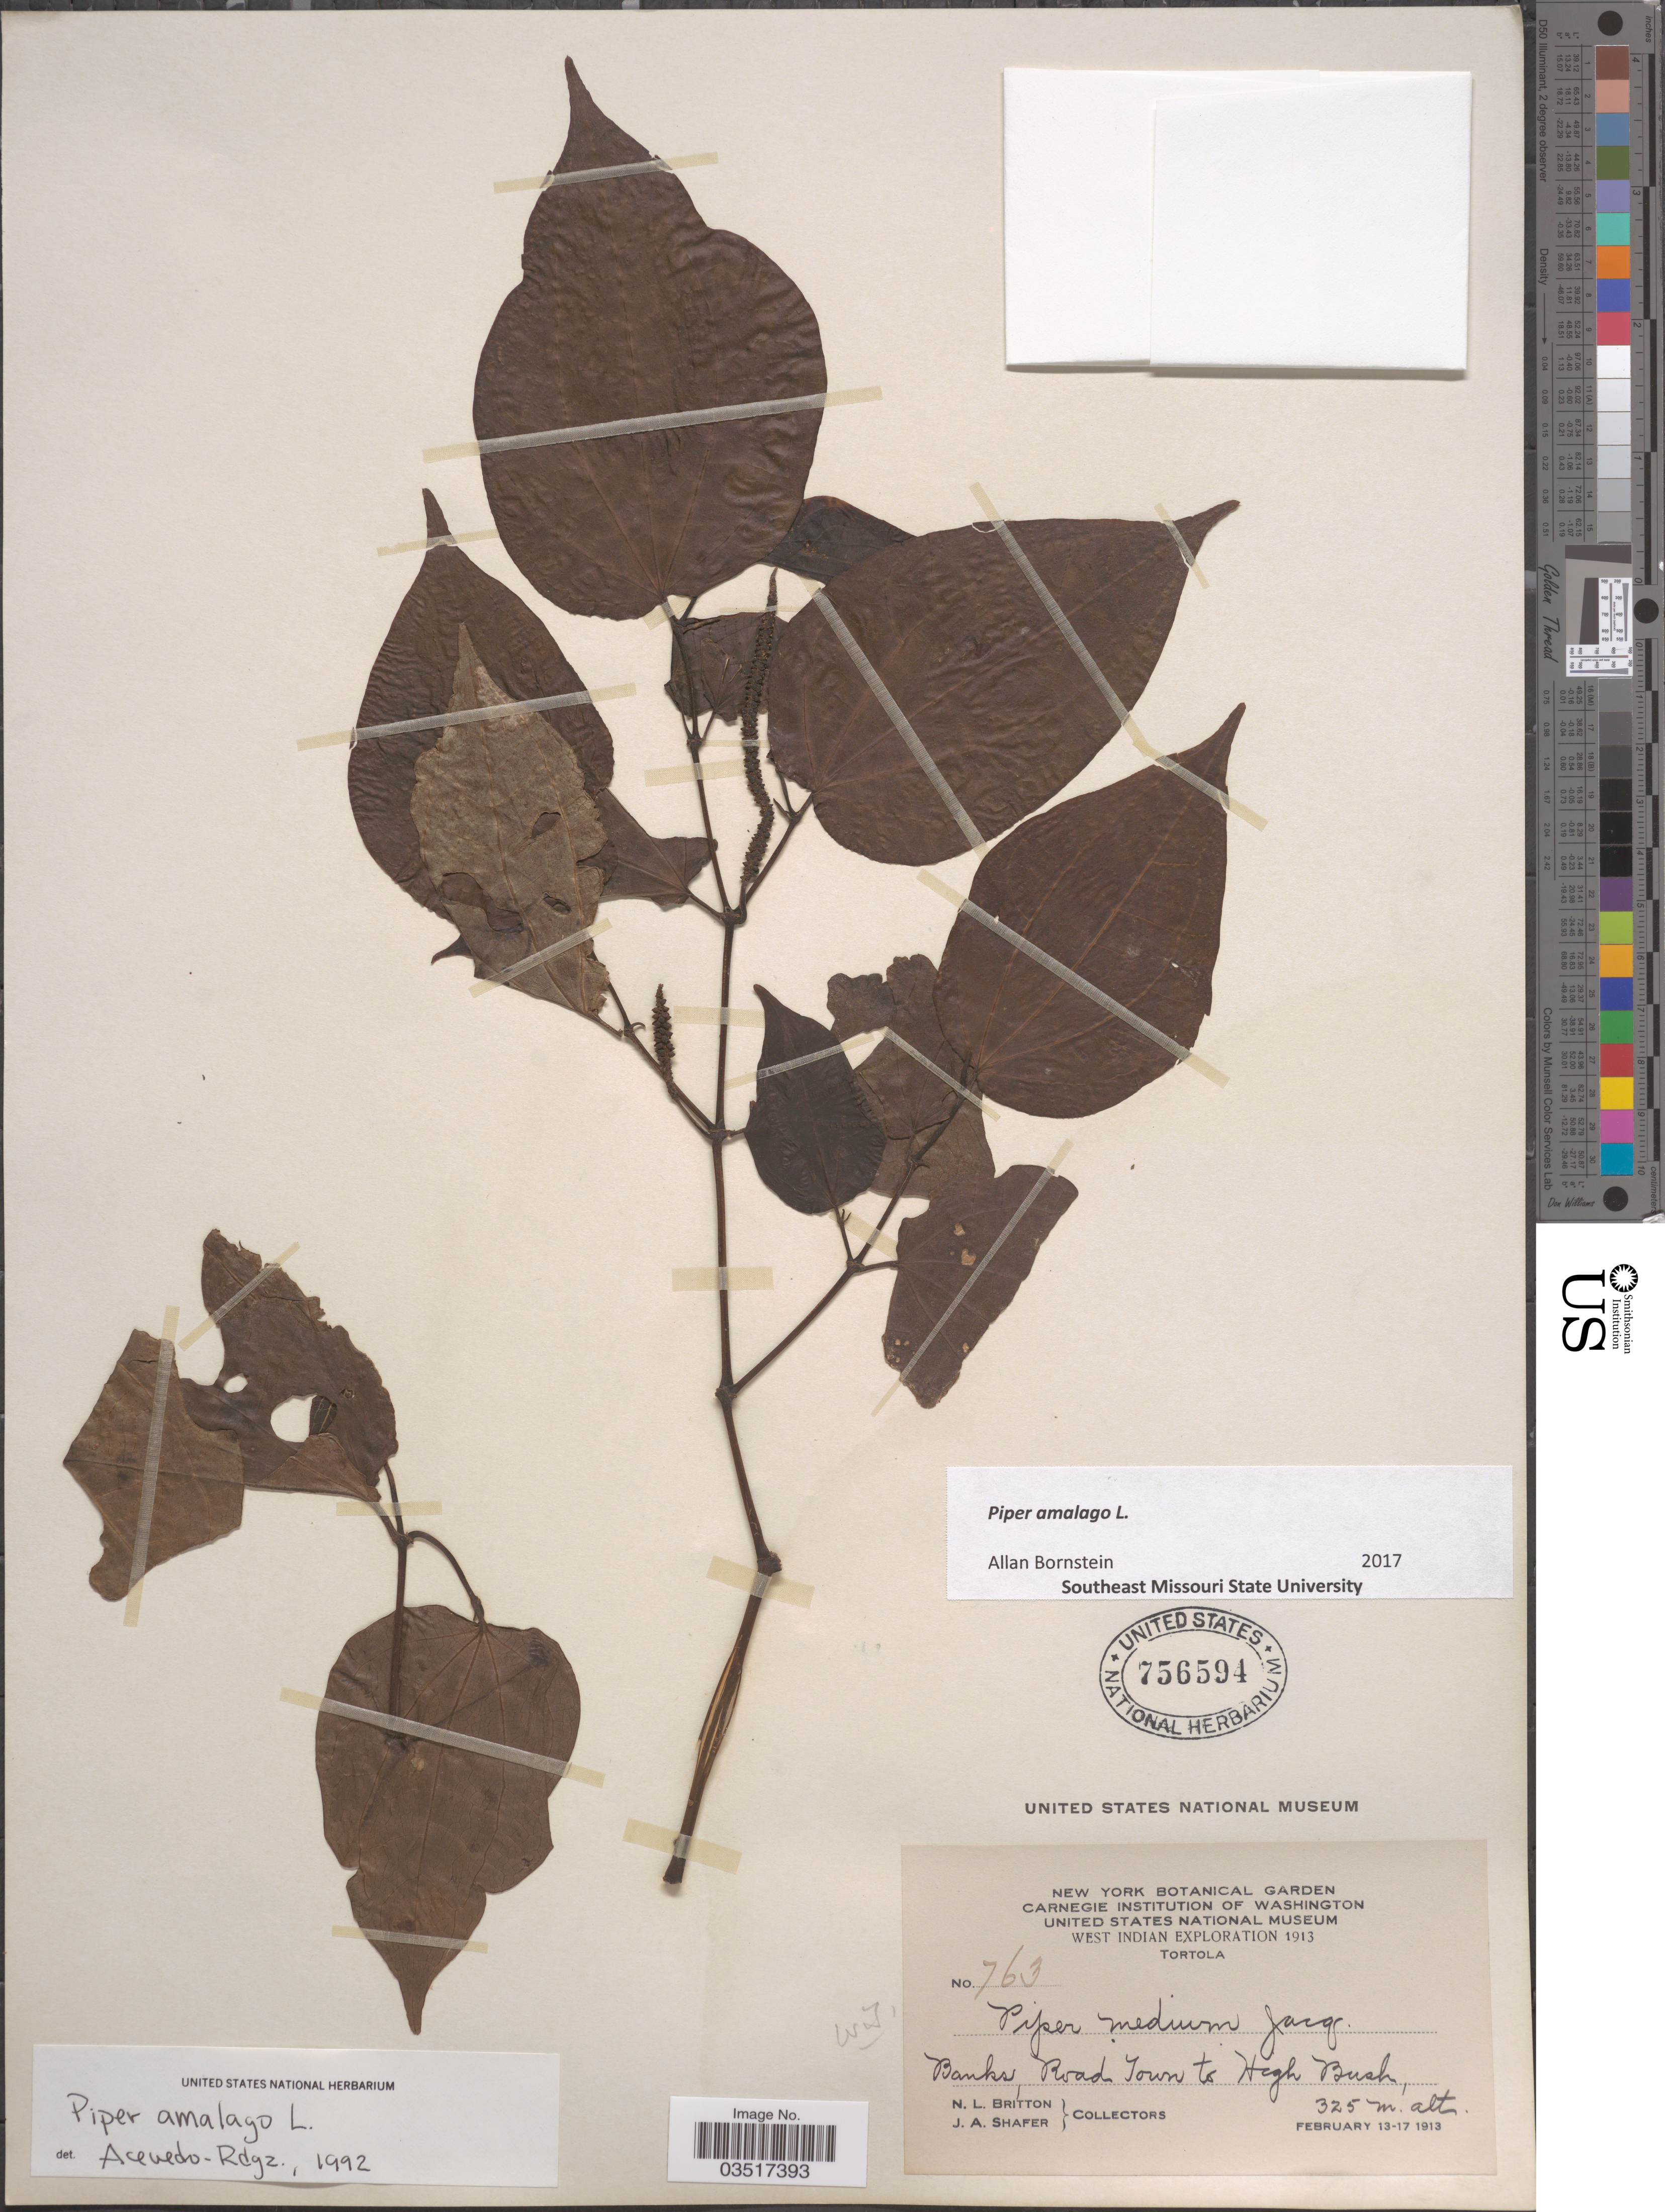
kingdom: Plantae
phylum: Tracheophyta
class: Magnoliopsida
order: Piperales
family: Piperaceae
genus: Piper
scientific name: Piper amalago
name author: L.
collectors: N. Britton & J. A. Shafer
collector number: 763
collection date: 1913-02-13/1913-02-17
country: British Virgin Islands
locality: West Indian. Tortola. Banks, Road Town to High Bush.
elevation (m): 325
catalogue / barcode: US 756594